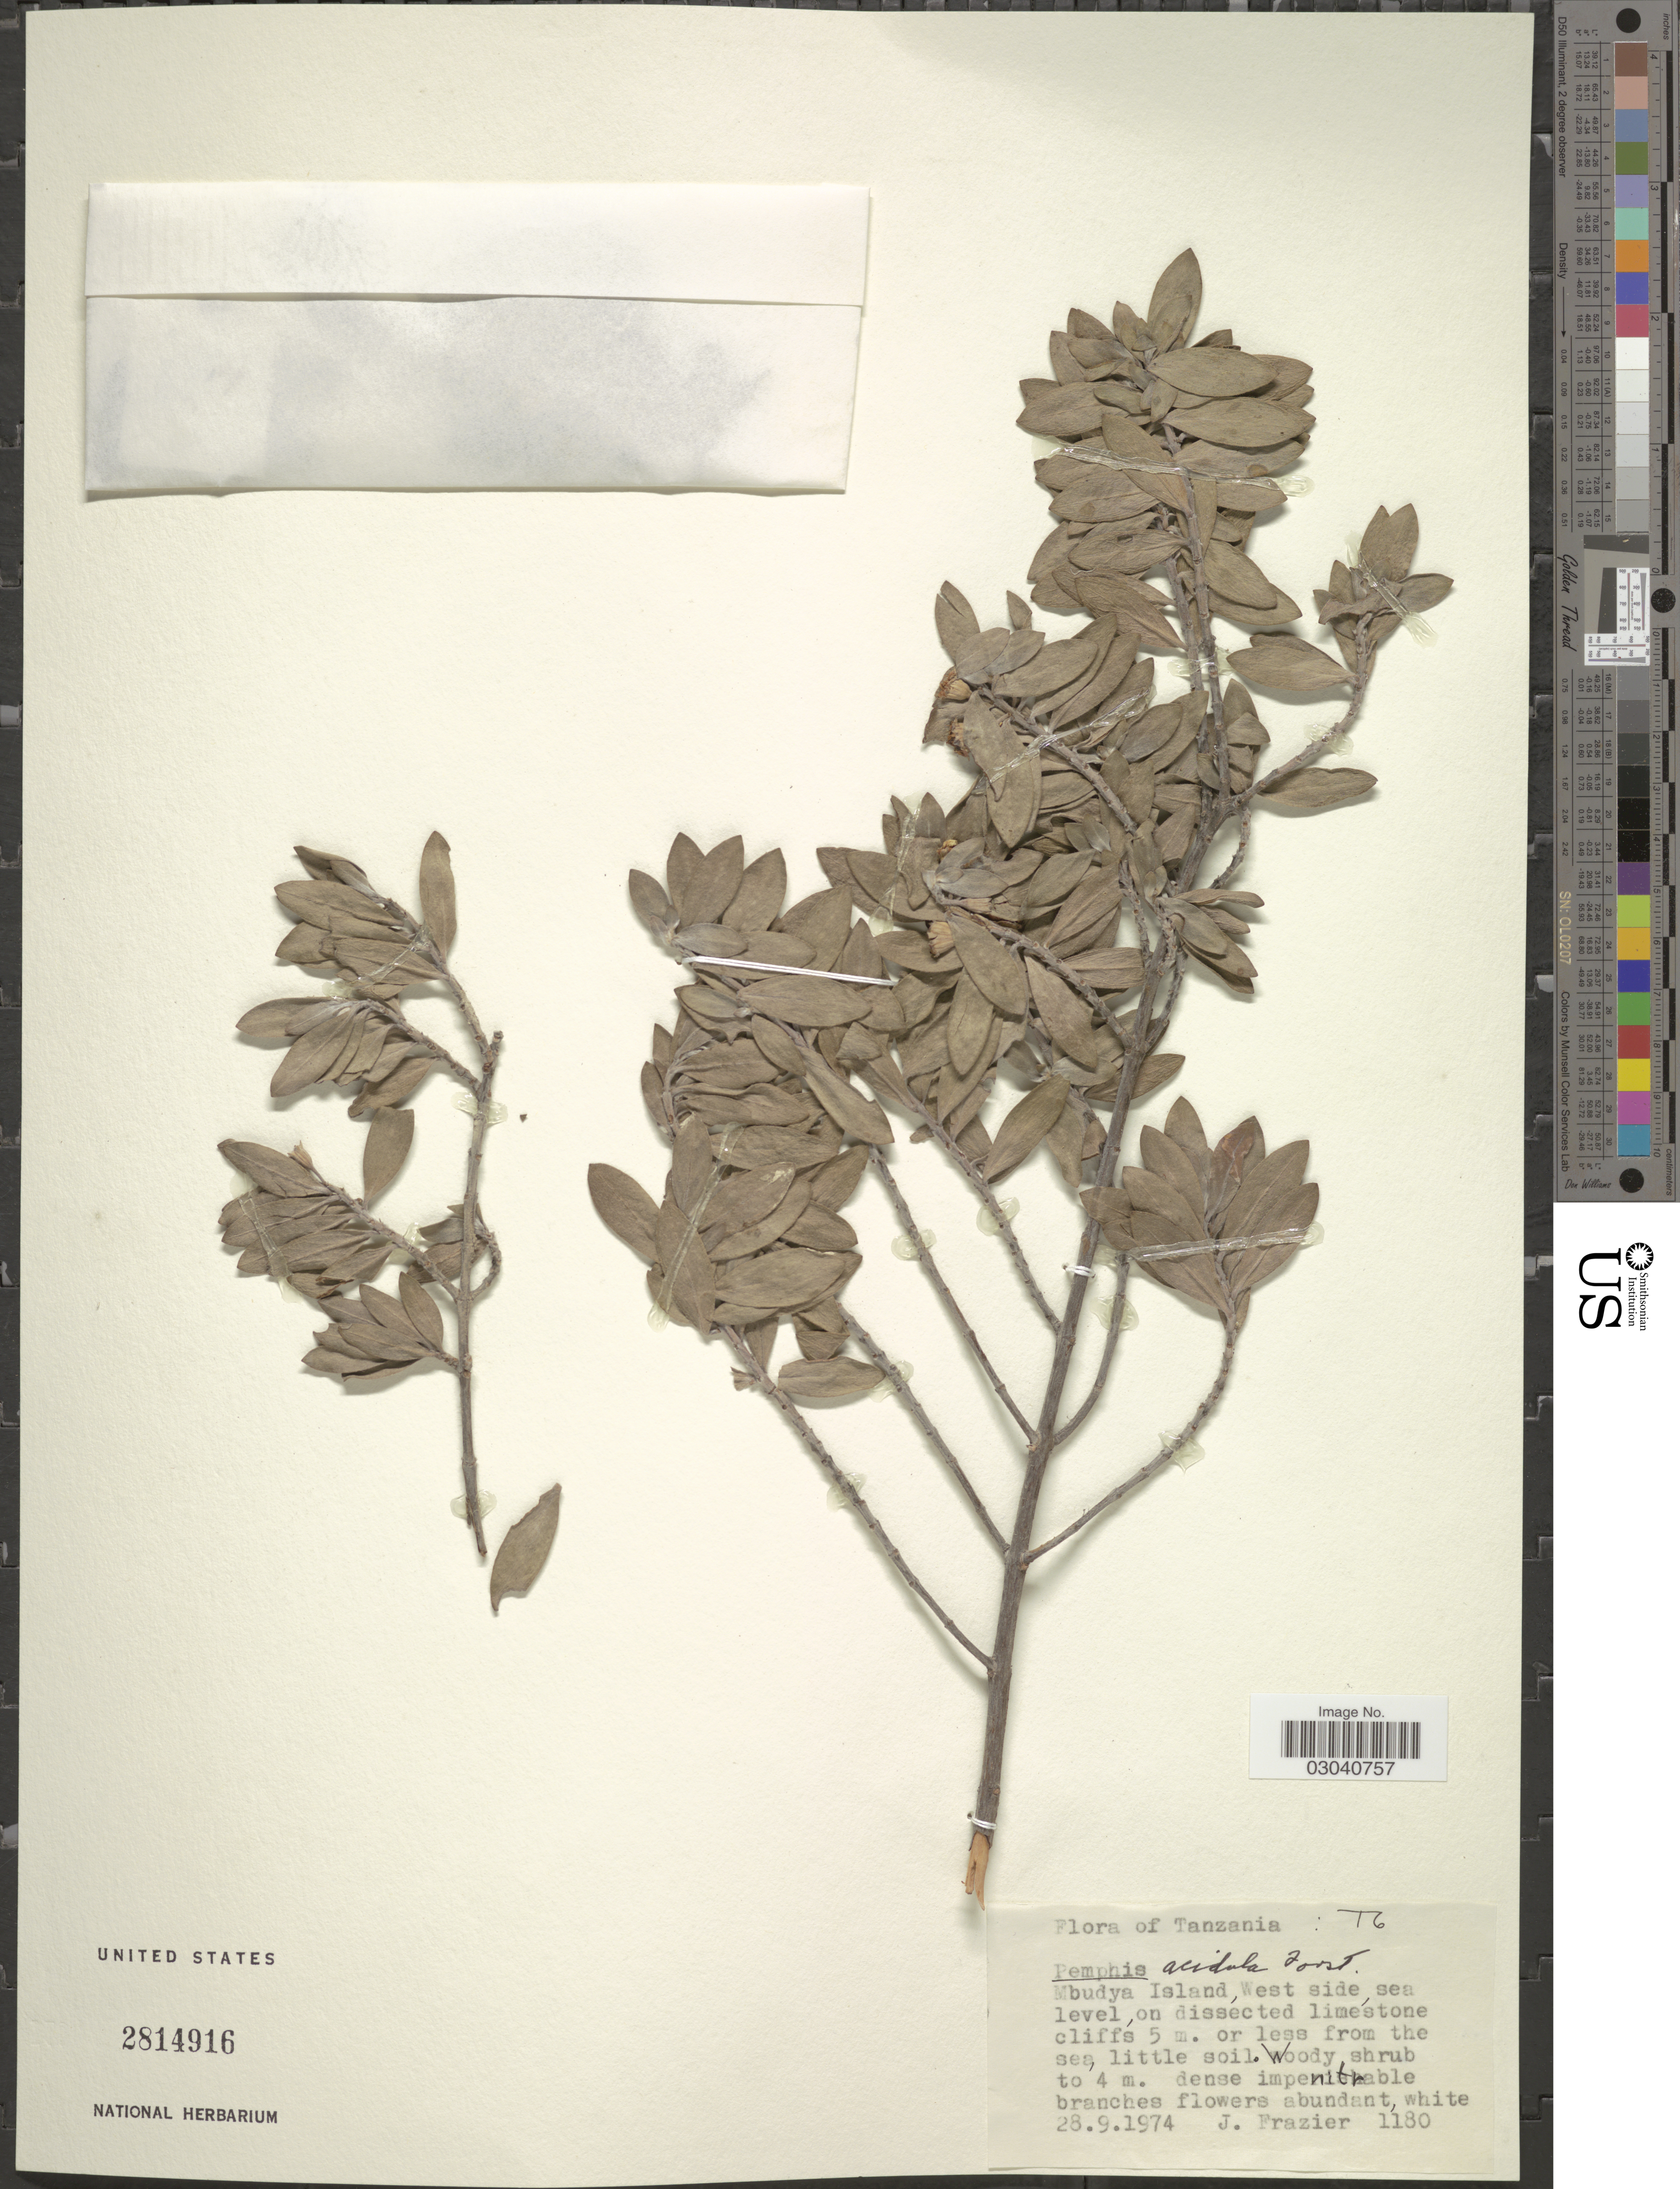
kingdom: Plantae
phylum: Tracheophyta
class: Magnoliopsida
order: Myrtales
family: Lythraceae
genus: Pemphis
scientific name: Pemphis acidula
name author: J.R. Forst. & G. Forst.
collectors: J. Frazier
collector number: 1180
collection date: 1974-09-28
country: Tanzania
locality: T6, Mbudya Island, West side.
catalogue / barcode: US 2814916